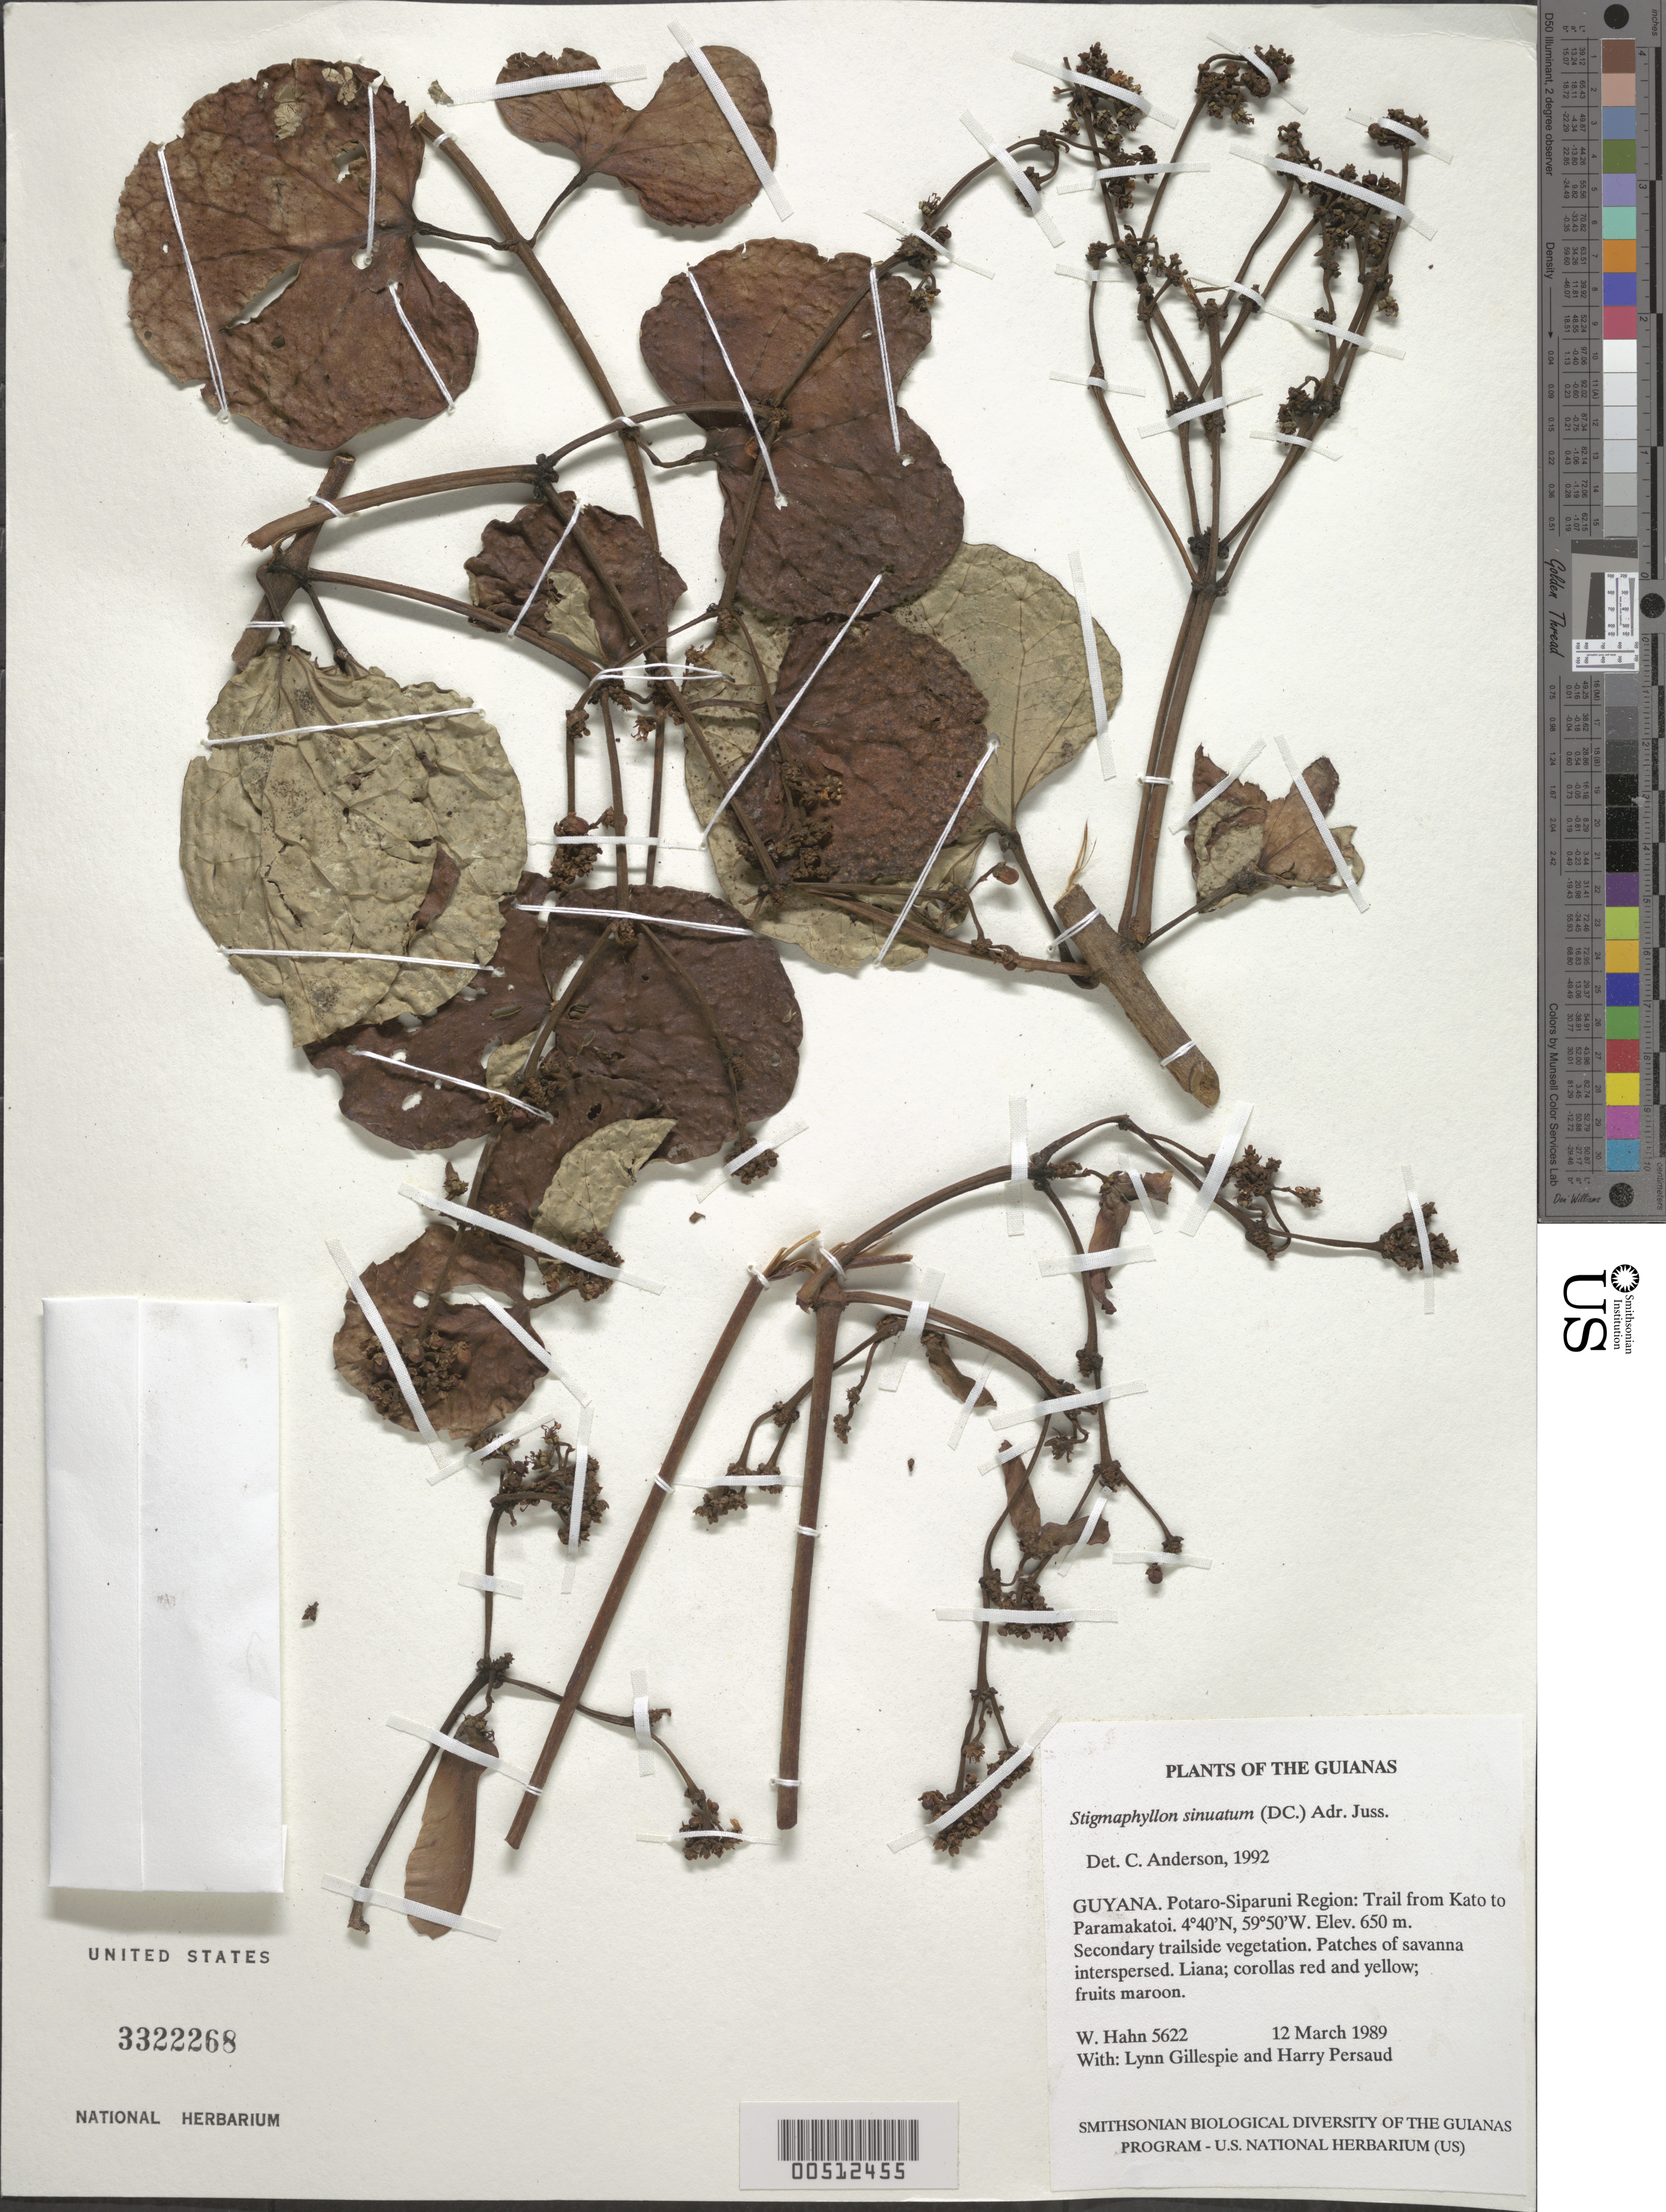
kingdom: Plantae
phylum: Tracheophyta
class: Magnoliopsida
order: Malpighiales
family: Malpighiaceae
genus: Stigmaphyllon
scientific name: Stigmaphyllon sinuatum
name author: (DC.) A. Juss.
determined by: Anderson, C.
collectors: W. Hahn, L. J. Gillespie & H. Persaud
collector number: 5622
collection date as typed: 12 March 1989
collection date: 1989-03-12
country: Guyana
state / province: Potaro-Siparuni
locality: Trail from Kato to Paramakatoi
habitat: Secondary trailside vegetation. Patches of savanna interspersed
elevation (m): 650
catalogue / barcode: US 3322268